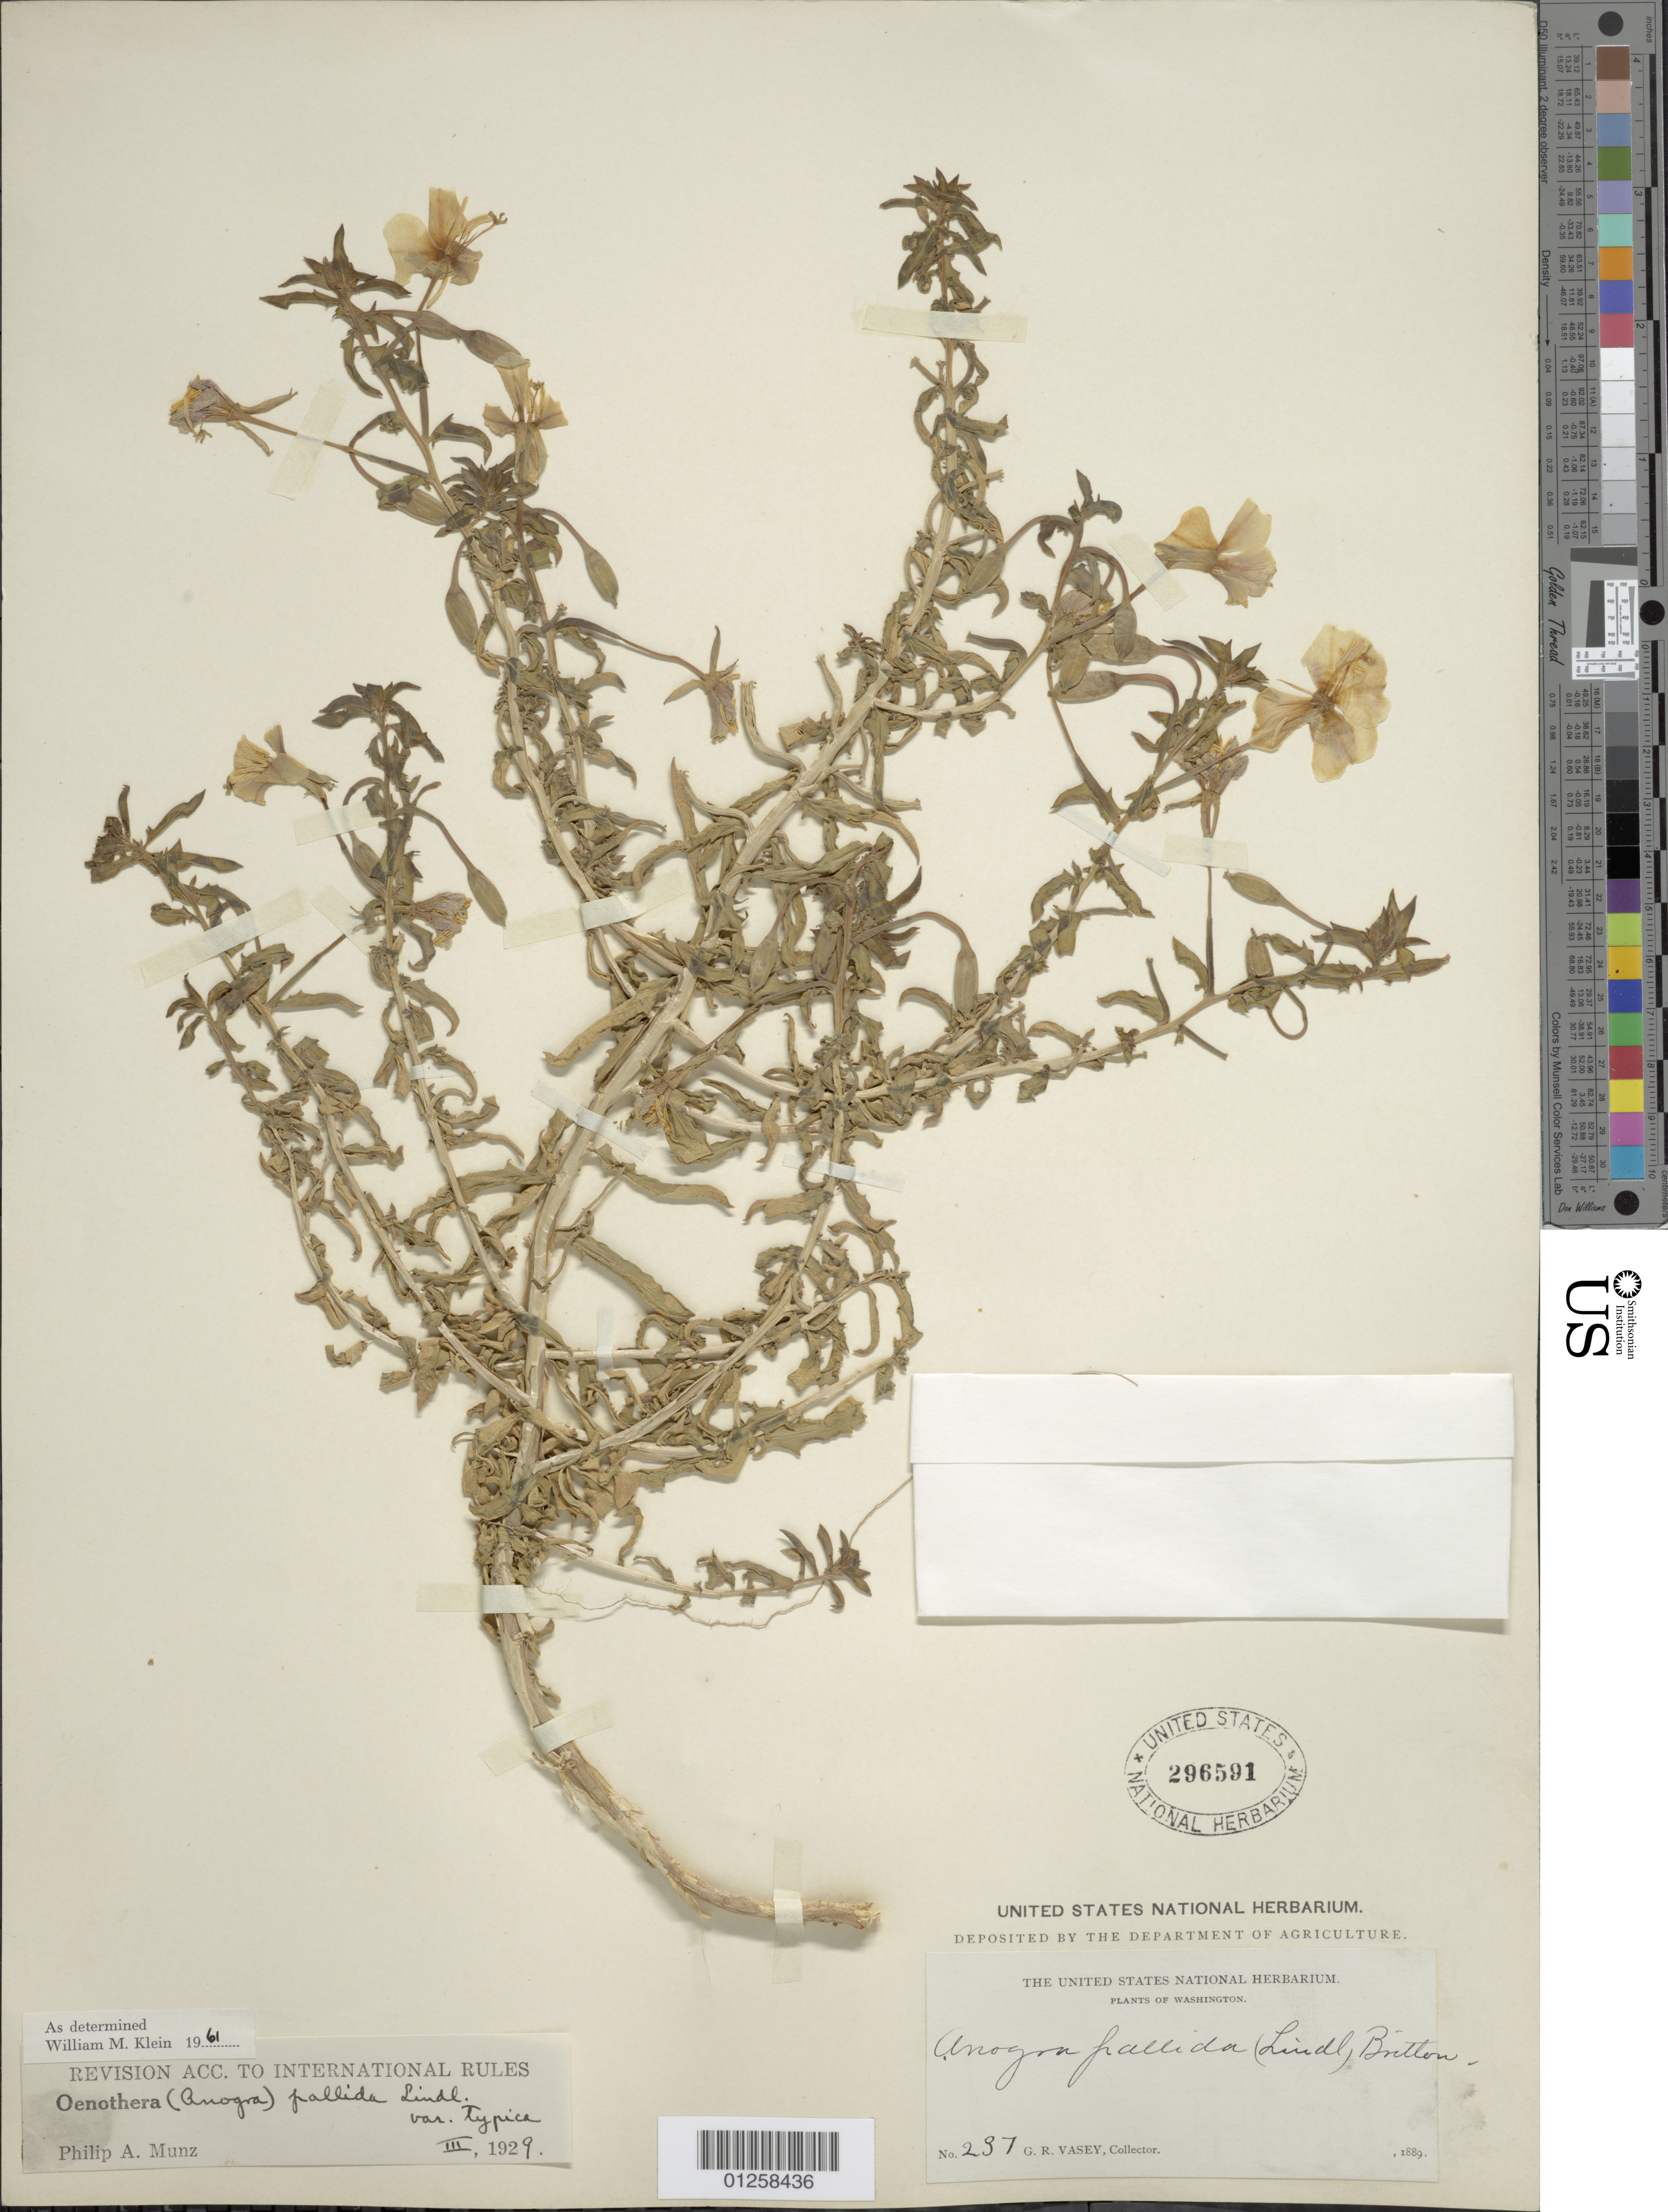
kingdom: Plantae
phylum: Tracheophyta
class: Magnoliopsida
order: Myrtales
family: Onagraceae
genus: Oenothera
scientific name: Oenothera pallida subsp. pallida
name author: Lindl.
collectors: G. R. Vasey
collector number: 237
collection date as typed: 1889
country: United States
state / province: Washington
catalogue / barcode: US 296591